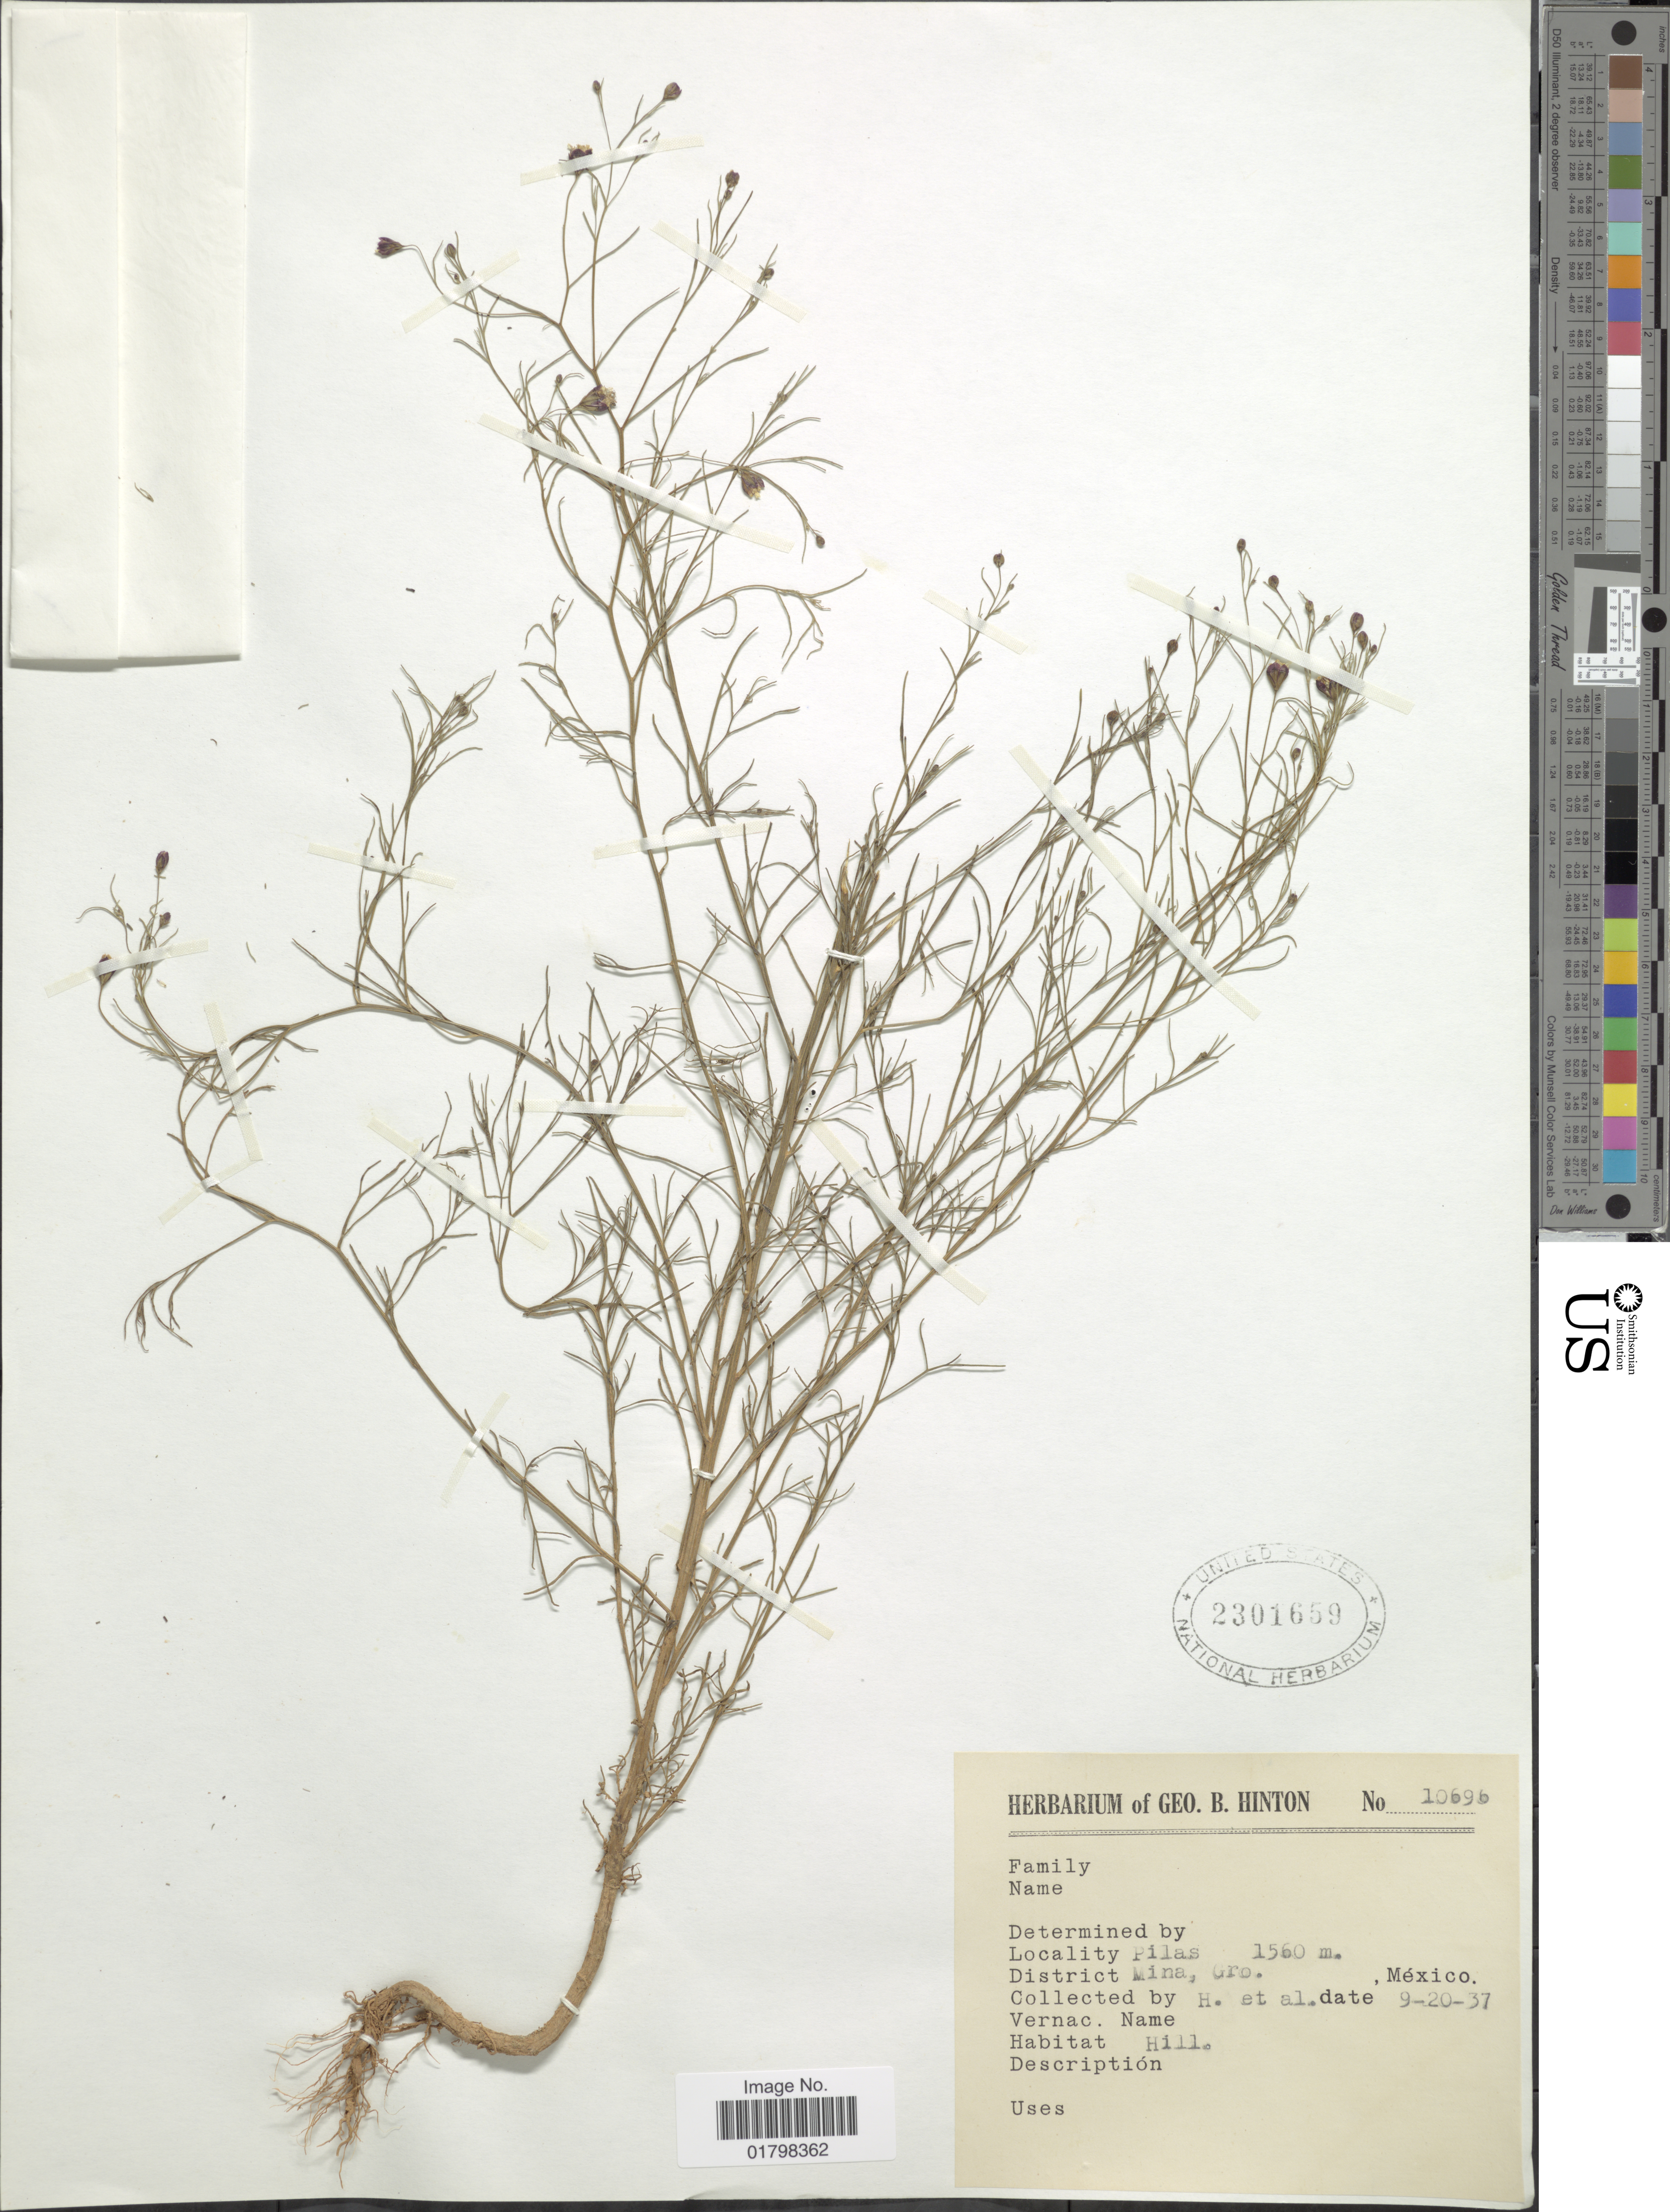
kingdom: Plantae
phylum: Tracheophyta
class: Magnoliopsida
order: Asterales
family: Asteraceae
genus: Schkuhria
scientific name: Schkuhria wislizeni var. frustrata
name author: S.F. Blake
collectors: G. B. Hinton & et al.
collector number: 10696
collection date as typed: Transcribed d/m/y: 20/9/37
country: Mexico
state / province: Guerrero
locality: Pilas, District Mina, Gro.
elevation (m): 1560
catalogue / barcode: US 2301659